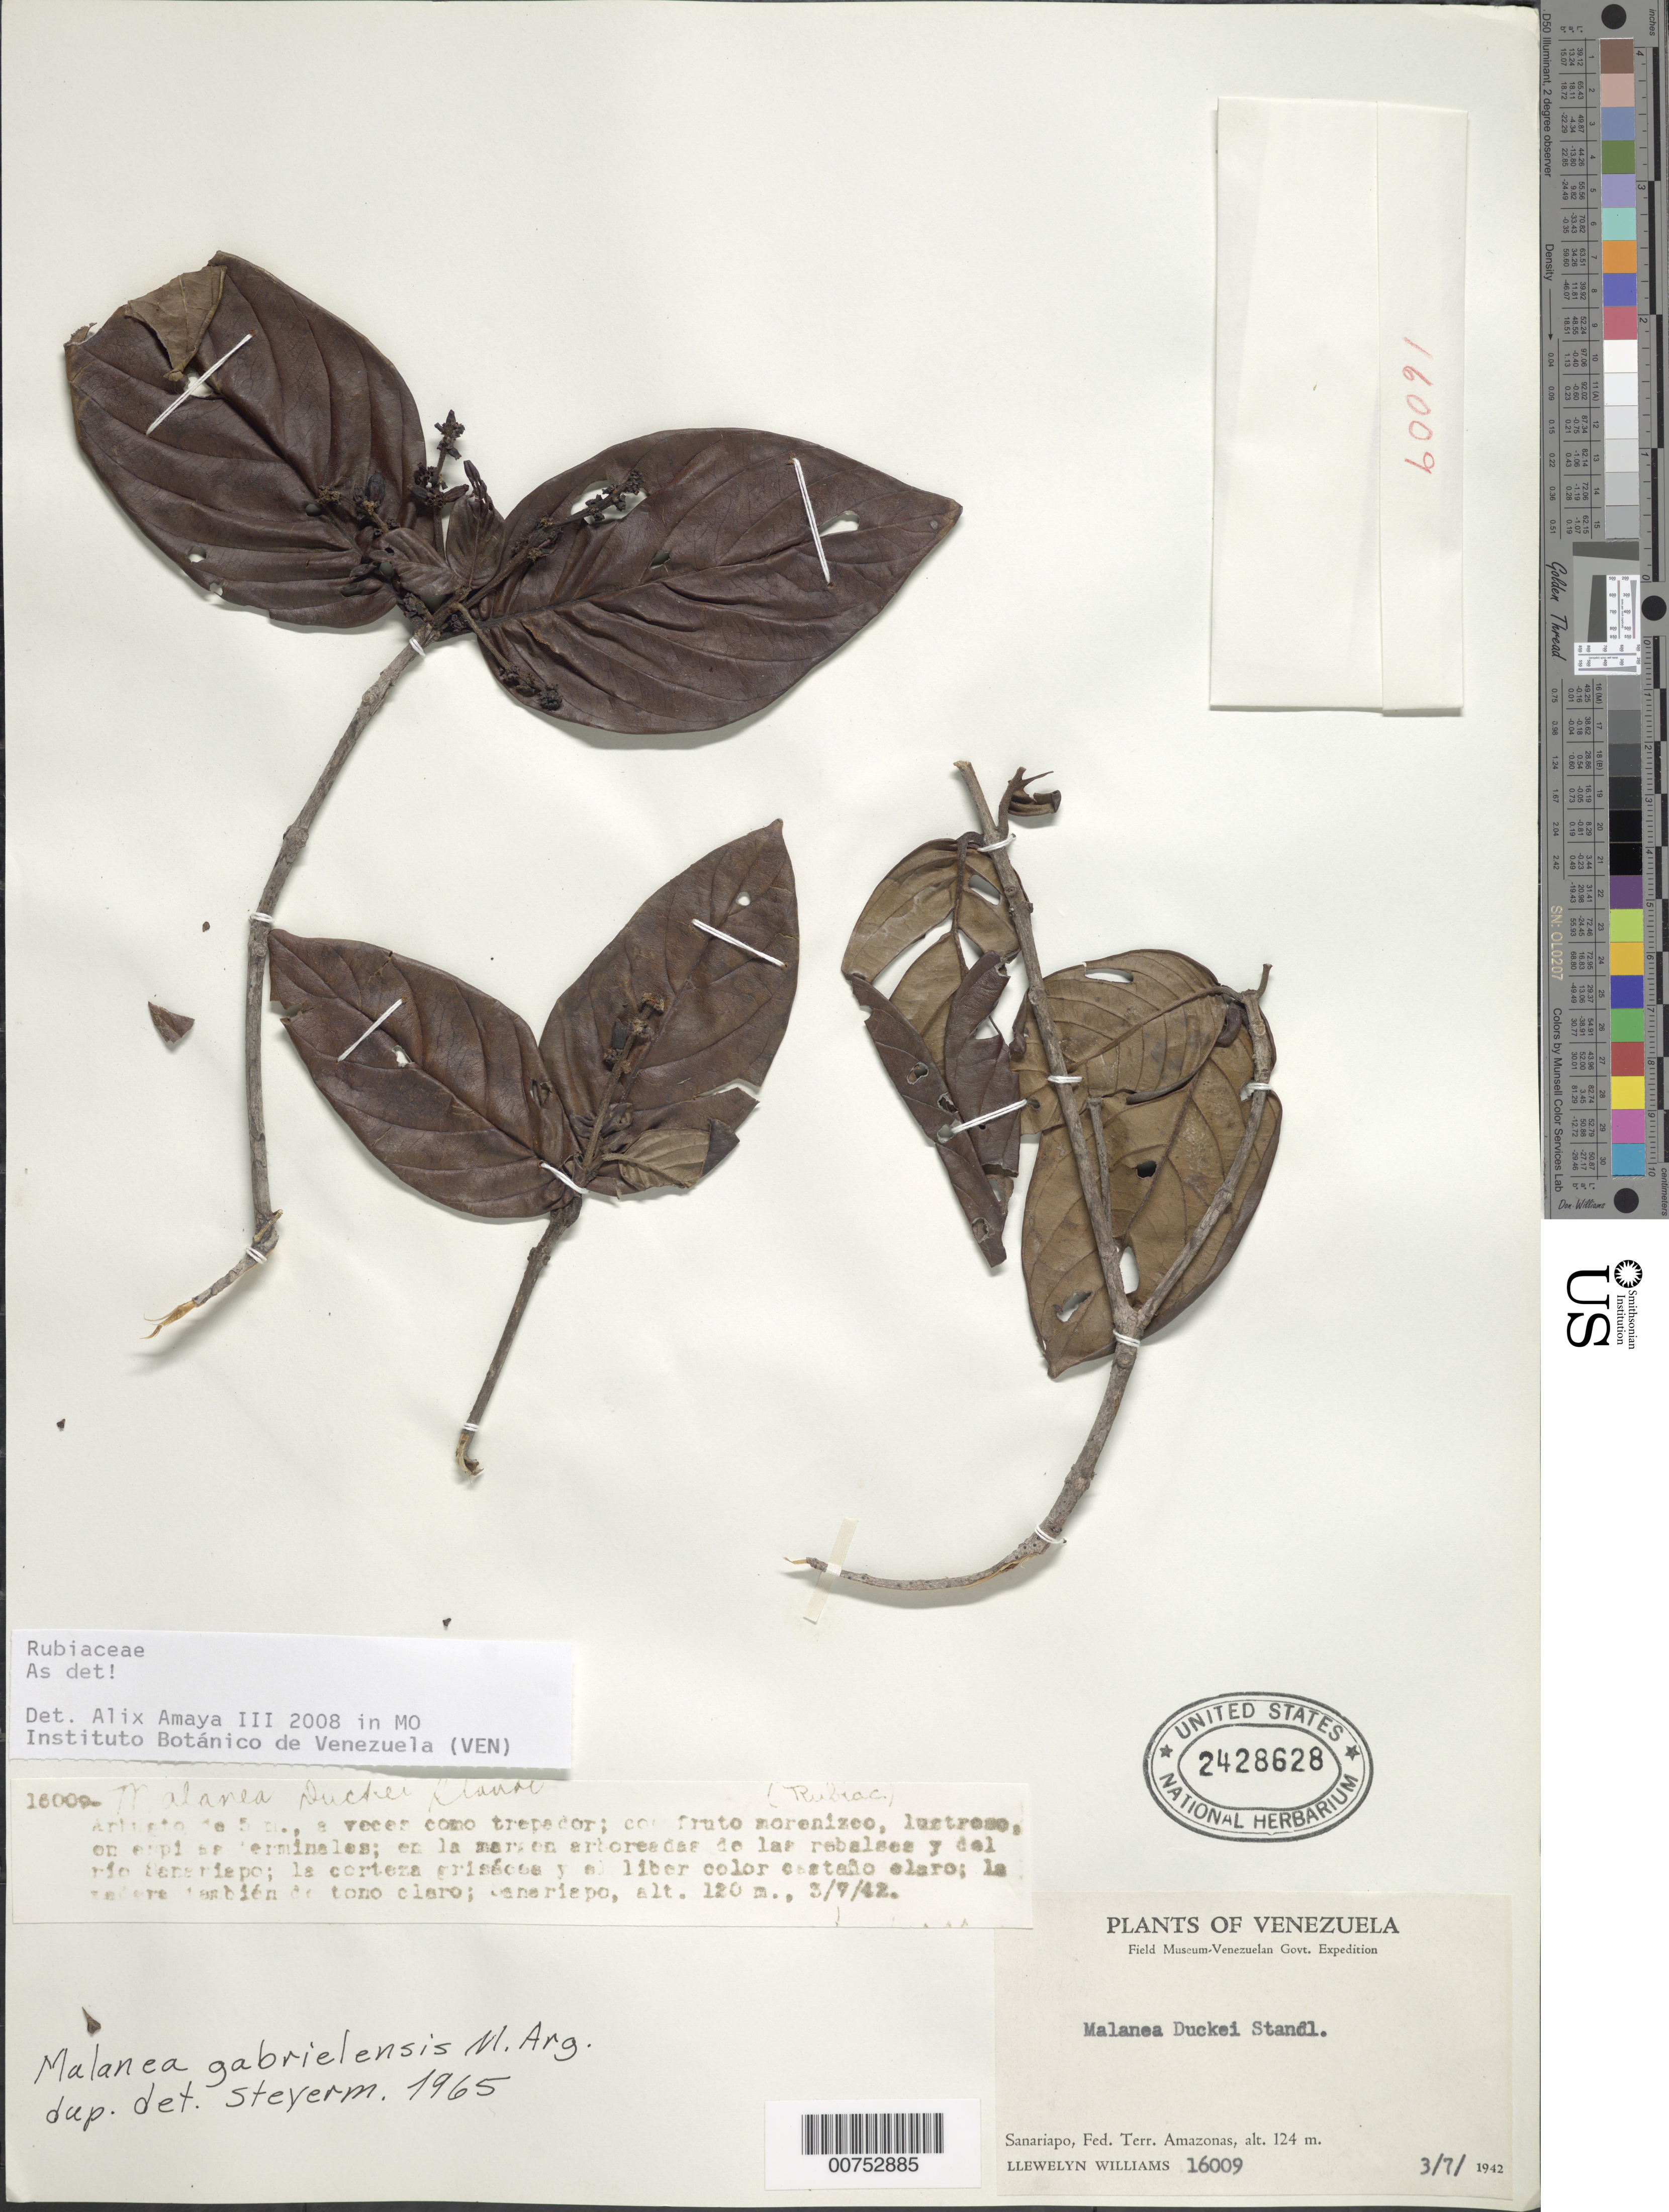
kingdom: Plantae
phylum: Tracheophyta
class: Magnoliopsida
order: Gentianales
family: Rubiaceae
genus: Malanea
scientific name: Malanea gabrielensis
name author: Müll. Arg.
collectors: Ll. Williams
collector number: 16009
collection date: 1942-07-03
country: Venezuela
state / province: Amazonas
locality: Sanariapo, Fed. Terr. Amazonas, en la margen de las rebalsas y del rio Sanariapo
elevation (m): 120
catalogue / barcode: US 2428628